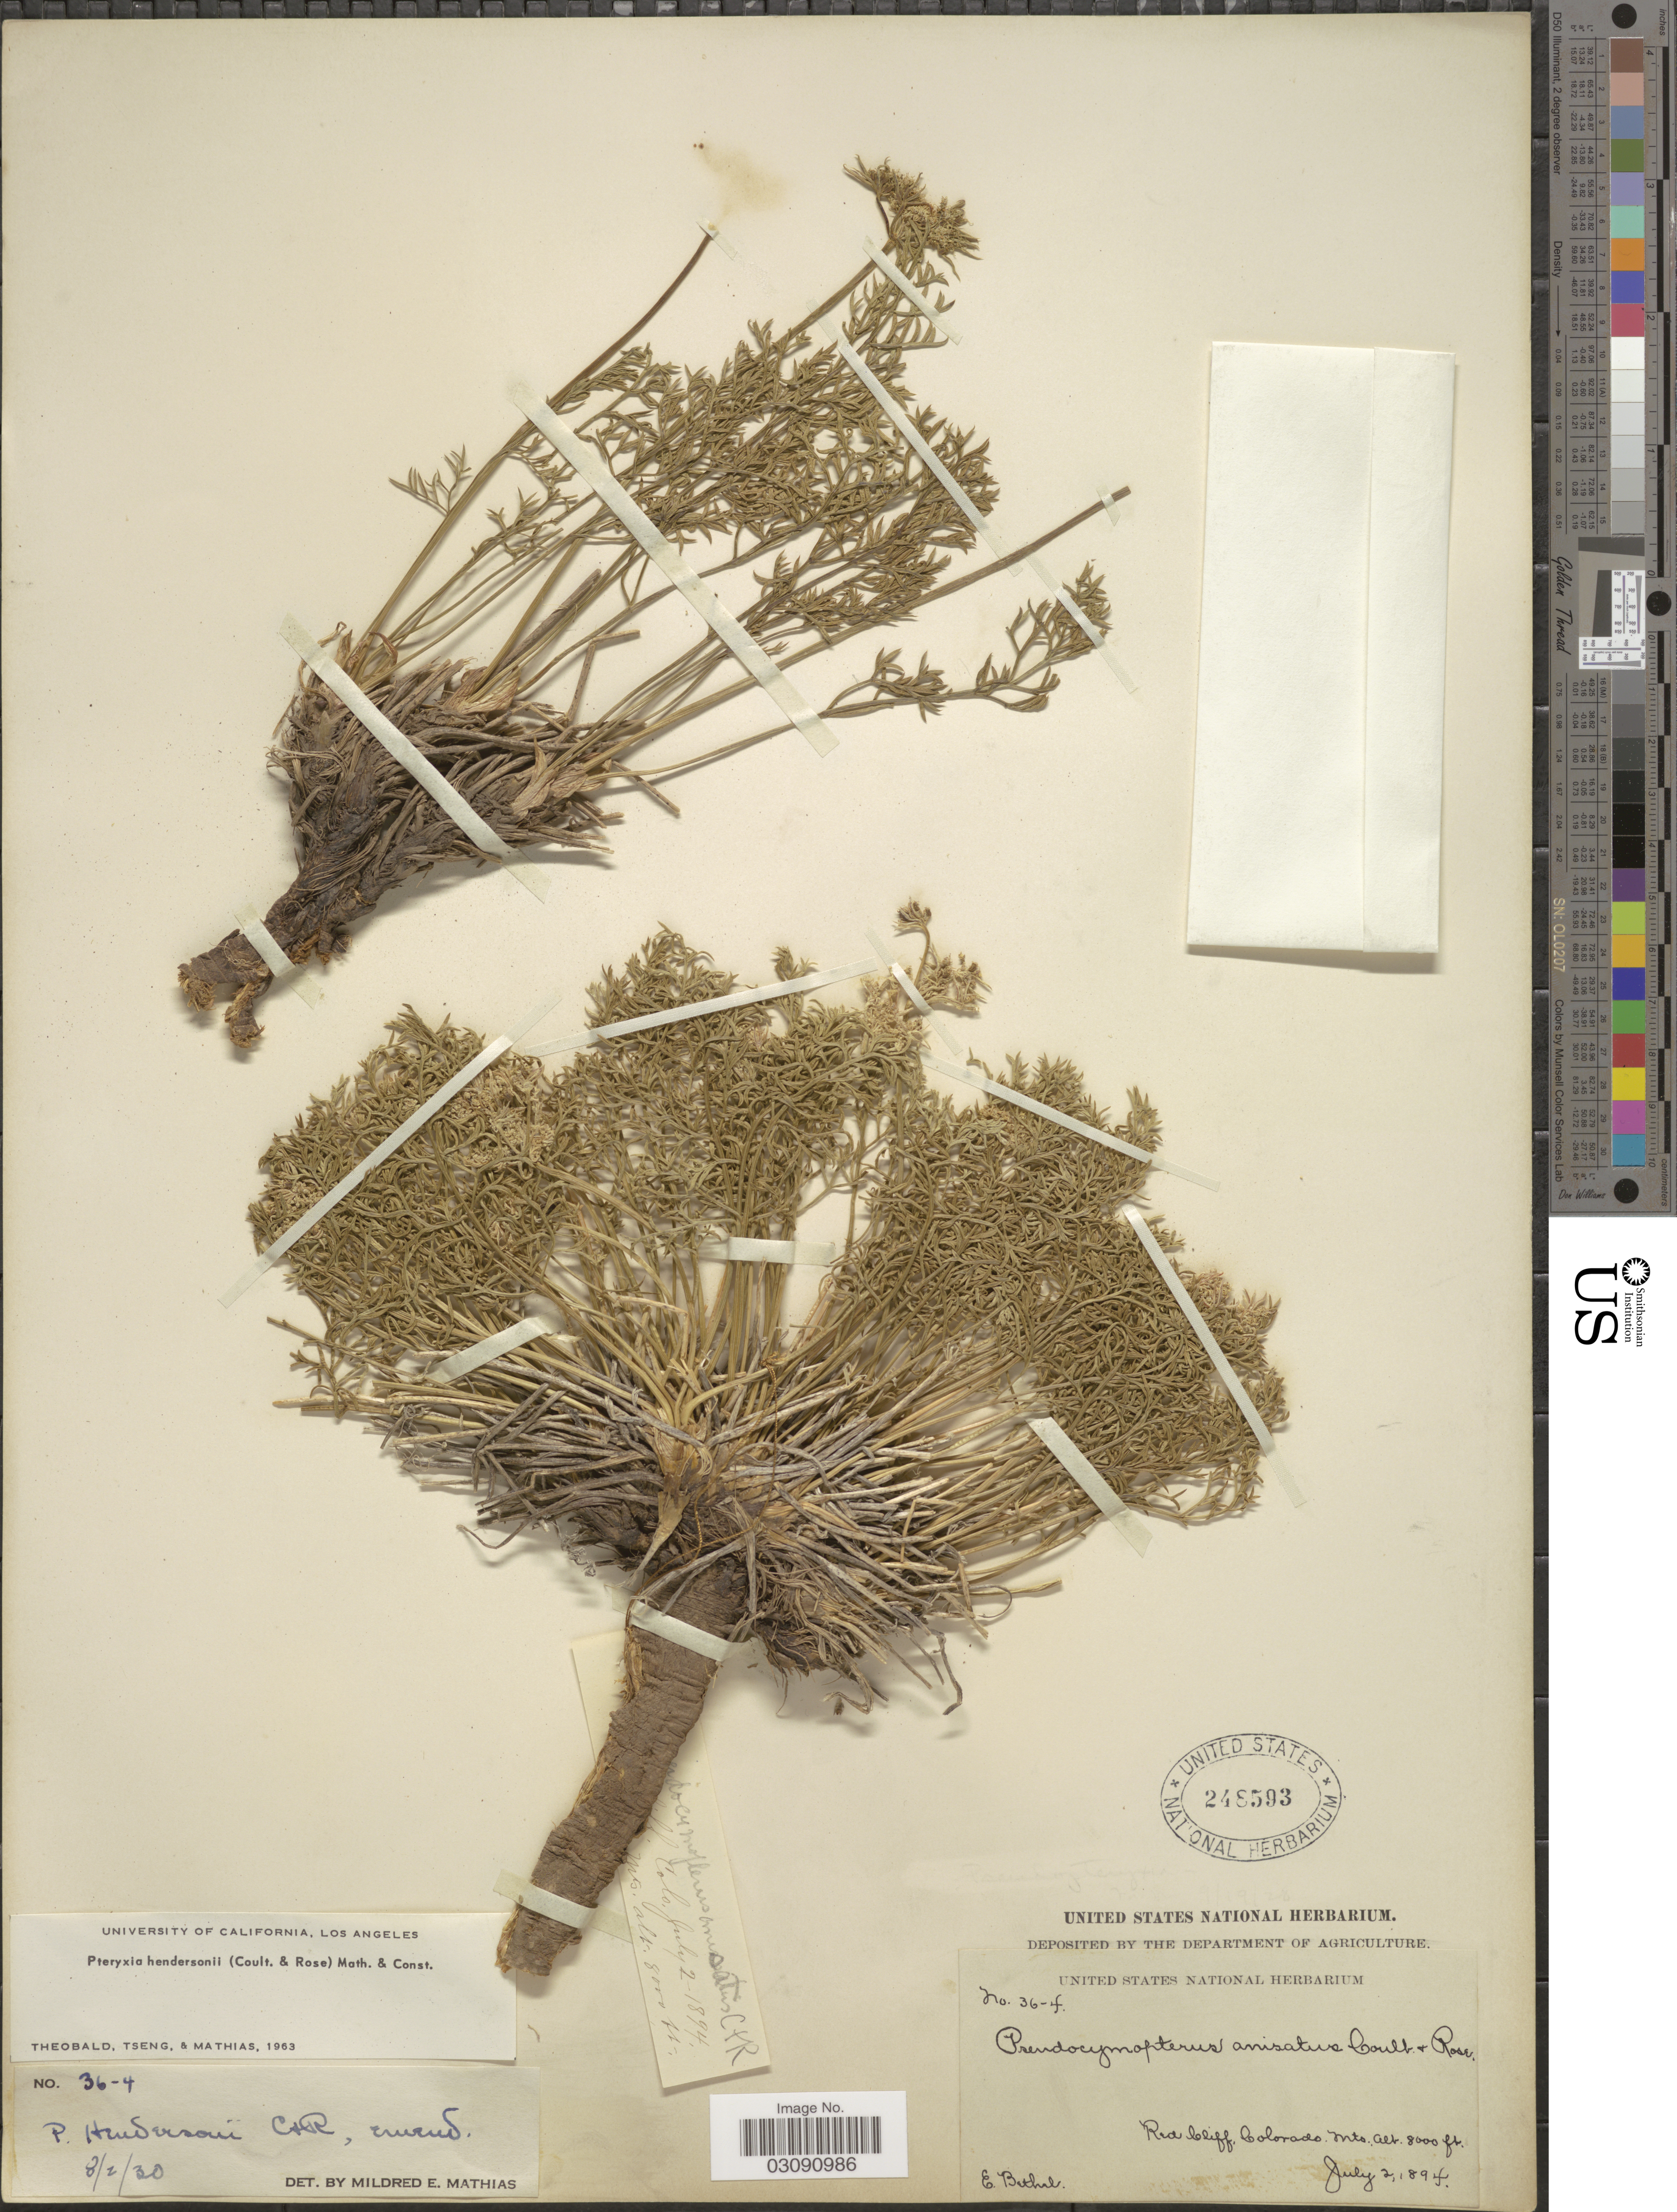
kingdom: Plantae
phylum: Tracheophyta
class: Magnoliopsida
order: Apiales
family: Apiaceae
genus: Pteryxia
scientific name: Pteryxia hendersonii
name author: (J.M. Coult. & Rose) Mathias & Constance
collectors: E. Bethel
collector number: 36-4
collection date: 1894-07-02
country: United States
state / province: Colorado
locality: Red Cliff, Colorado Mts.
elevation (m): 2438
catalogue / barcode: US 248593